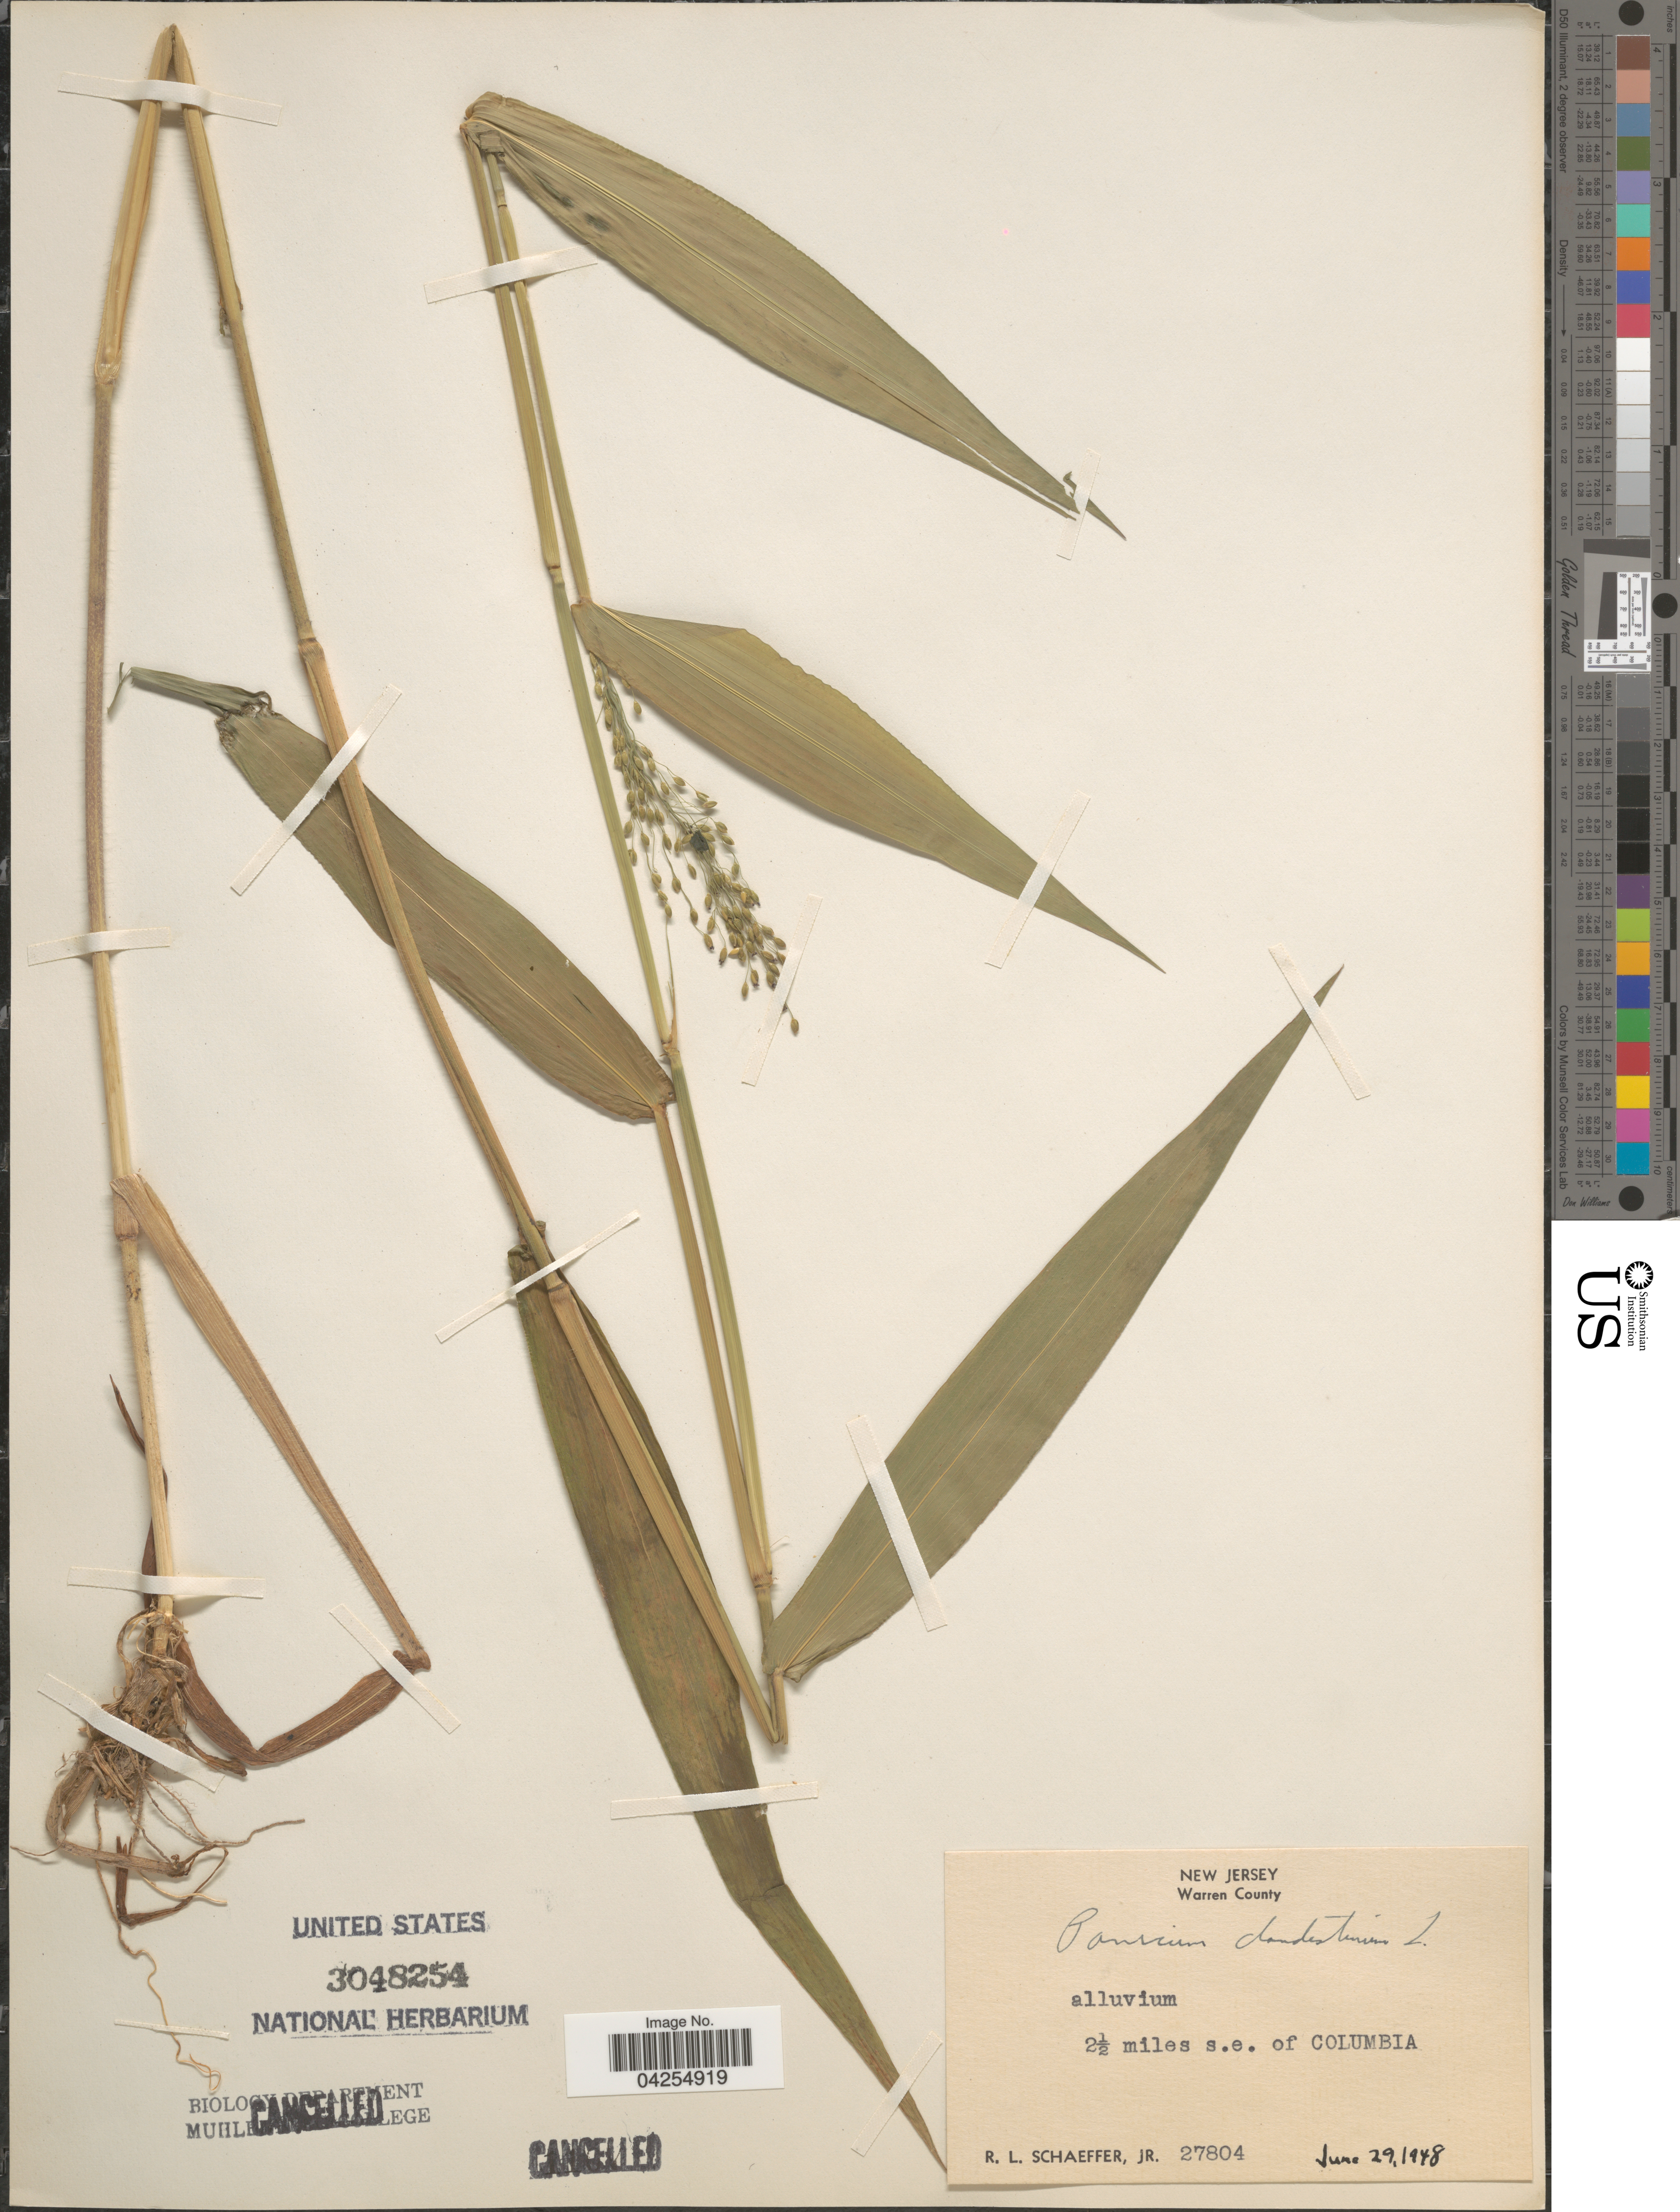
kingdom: Plantae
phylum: Tracheophyta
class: Liliopsida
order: Poales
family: Poaceae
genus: Dichanthelium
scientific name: Dichanthelium dichotomum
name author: (L.) Gould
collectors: R. L. Schaeffer Jr.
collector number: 27804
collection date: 1948-06-29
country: United States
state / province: New Jersey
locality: Warren County. 2½ miles s.e. of Columbia.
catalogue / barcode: US 3048254